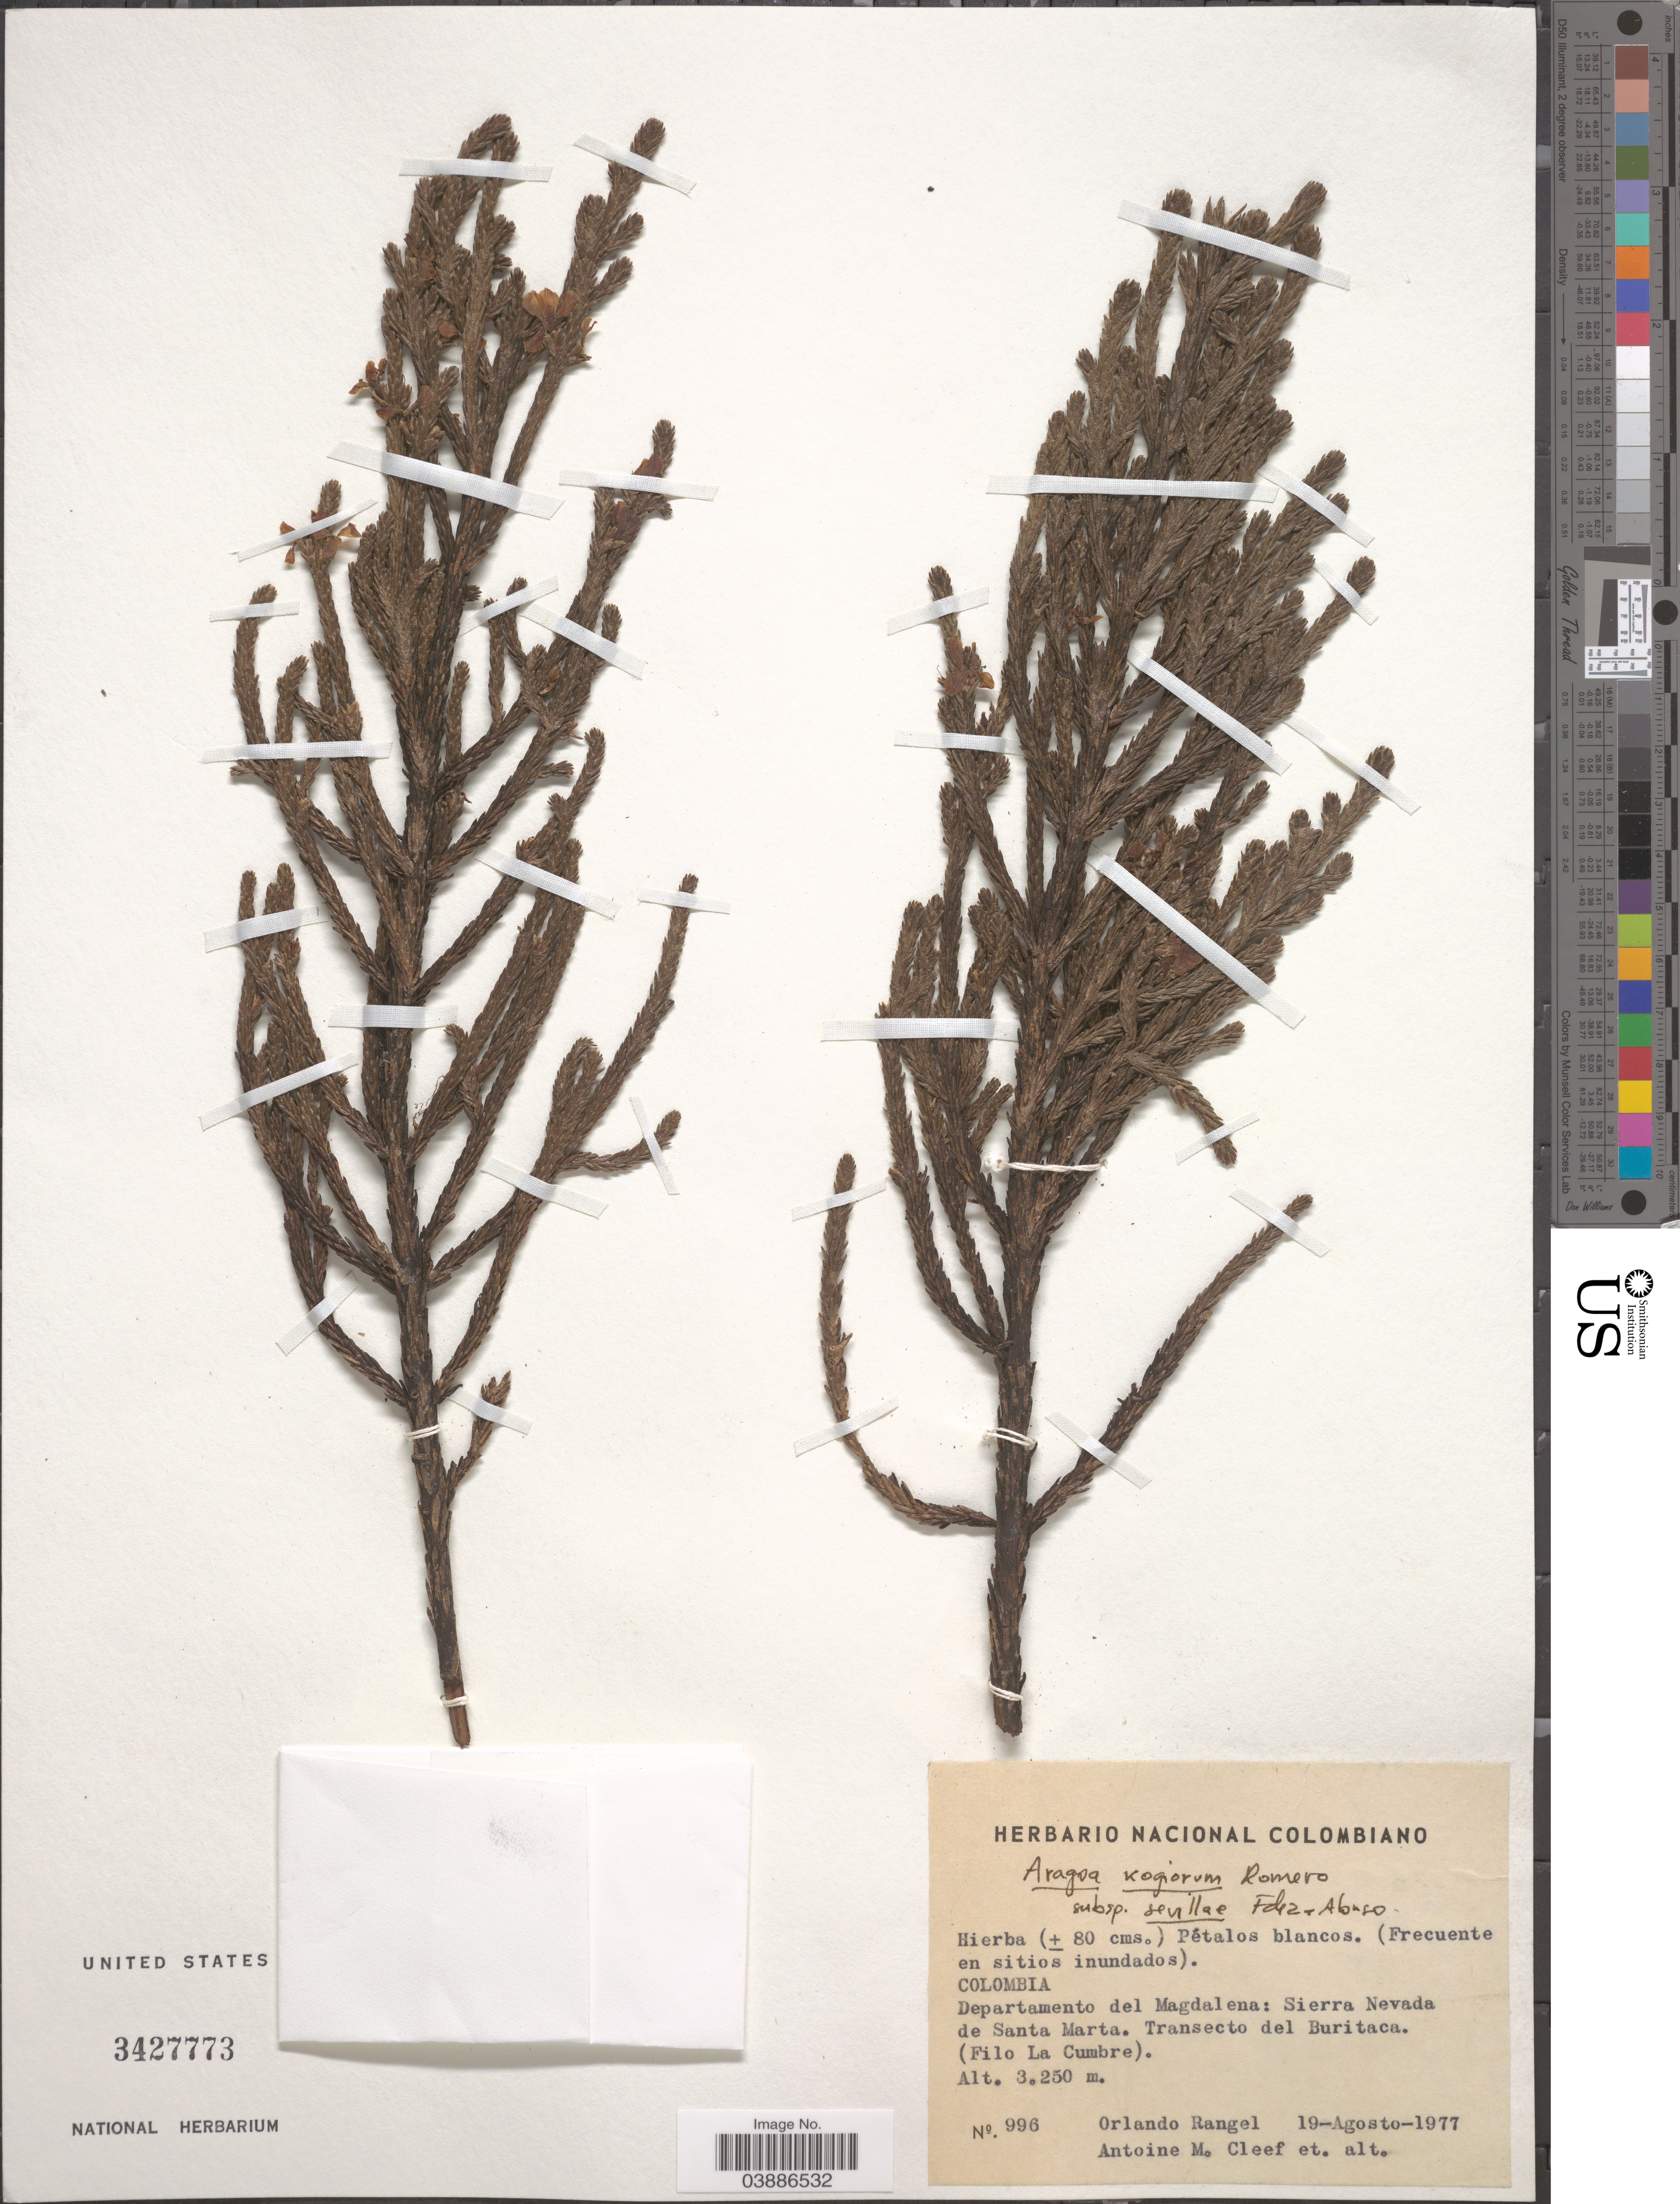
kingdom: Plantae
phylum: Tracheophyta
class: Magnoliopsida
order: Lamiales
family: Plantaginaceae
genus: Aragoa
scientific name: Aragoa kogiorum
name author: Romero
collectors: O. Rangel, A. M. Cleef & et al.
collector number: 996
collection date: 1977-08-19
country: Colombia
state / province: Magdalena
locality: Departamento del Magdalena: Sierra Nevada de Santa Marta. Transecto del Buritaca. (Filo La Cumbre).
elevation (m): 3250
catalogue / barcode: US 3427773